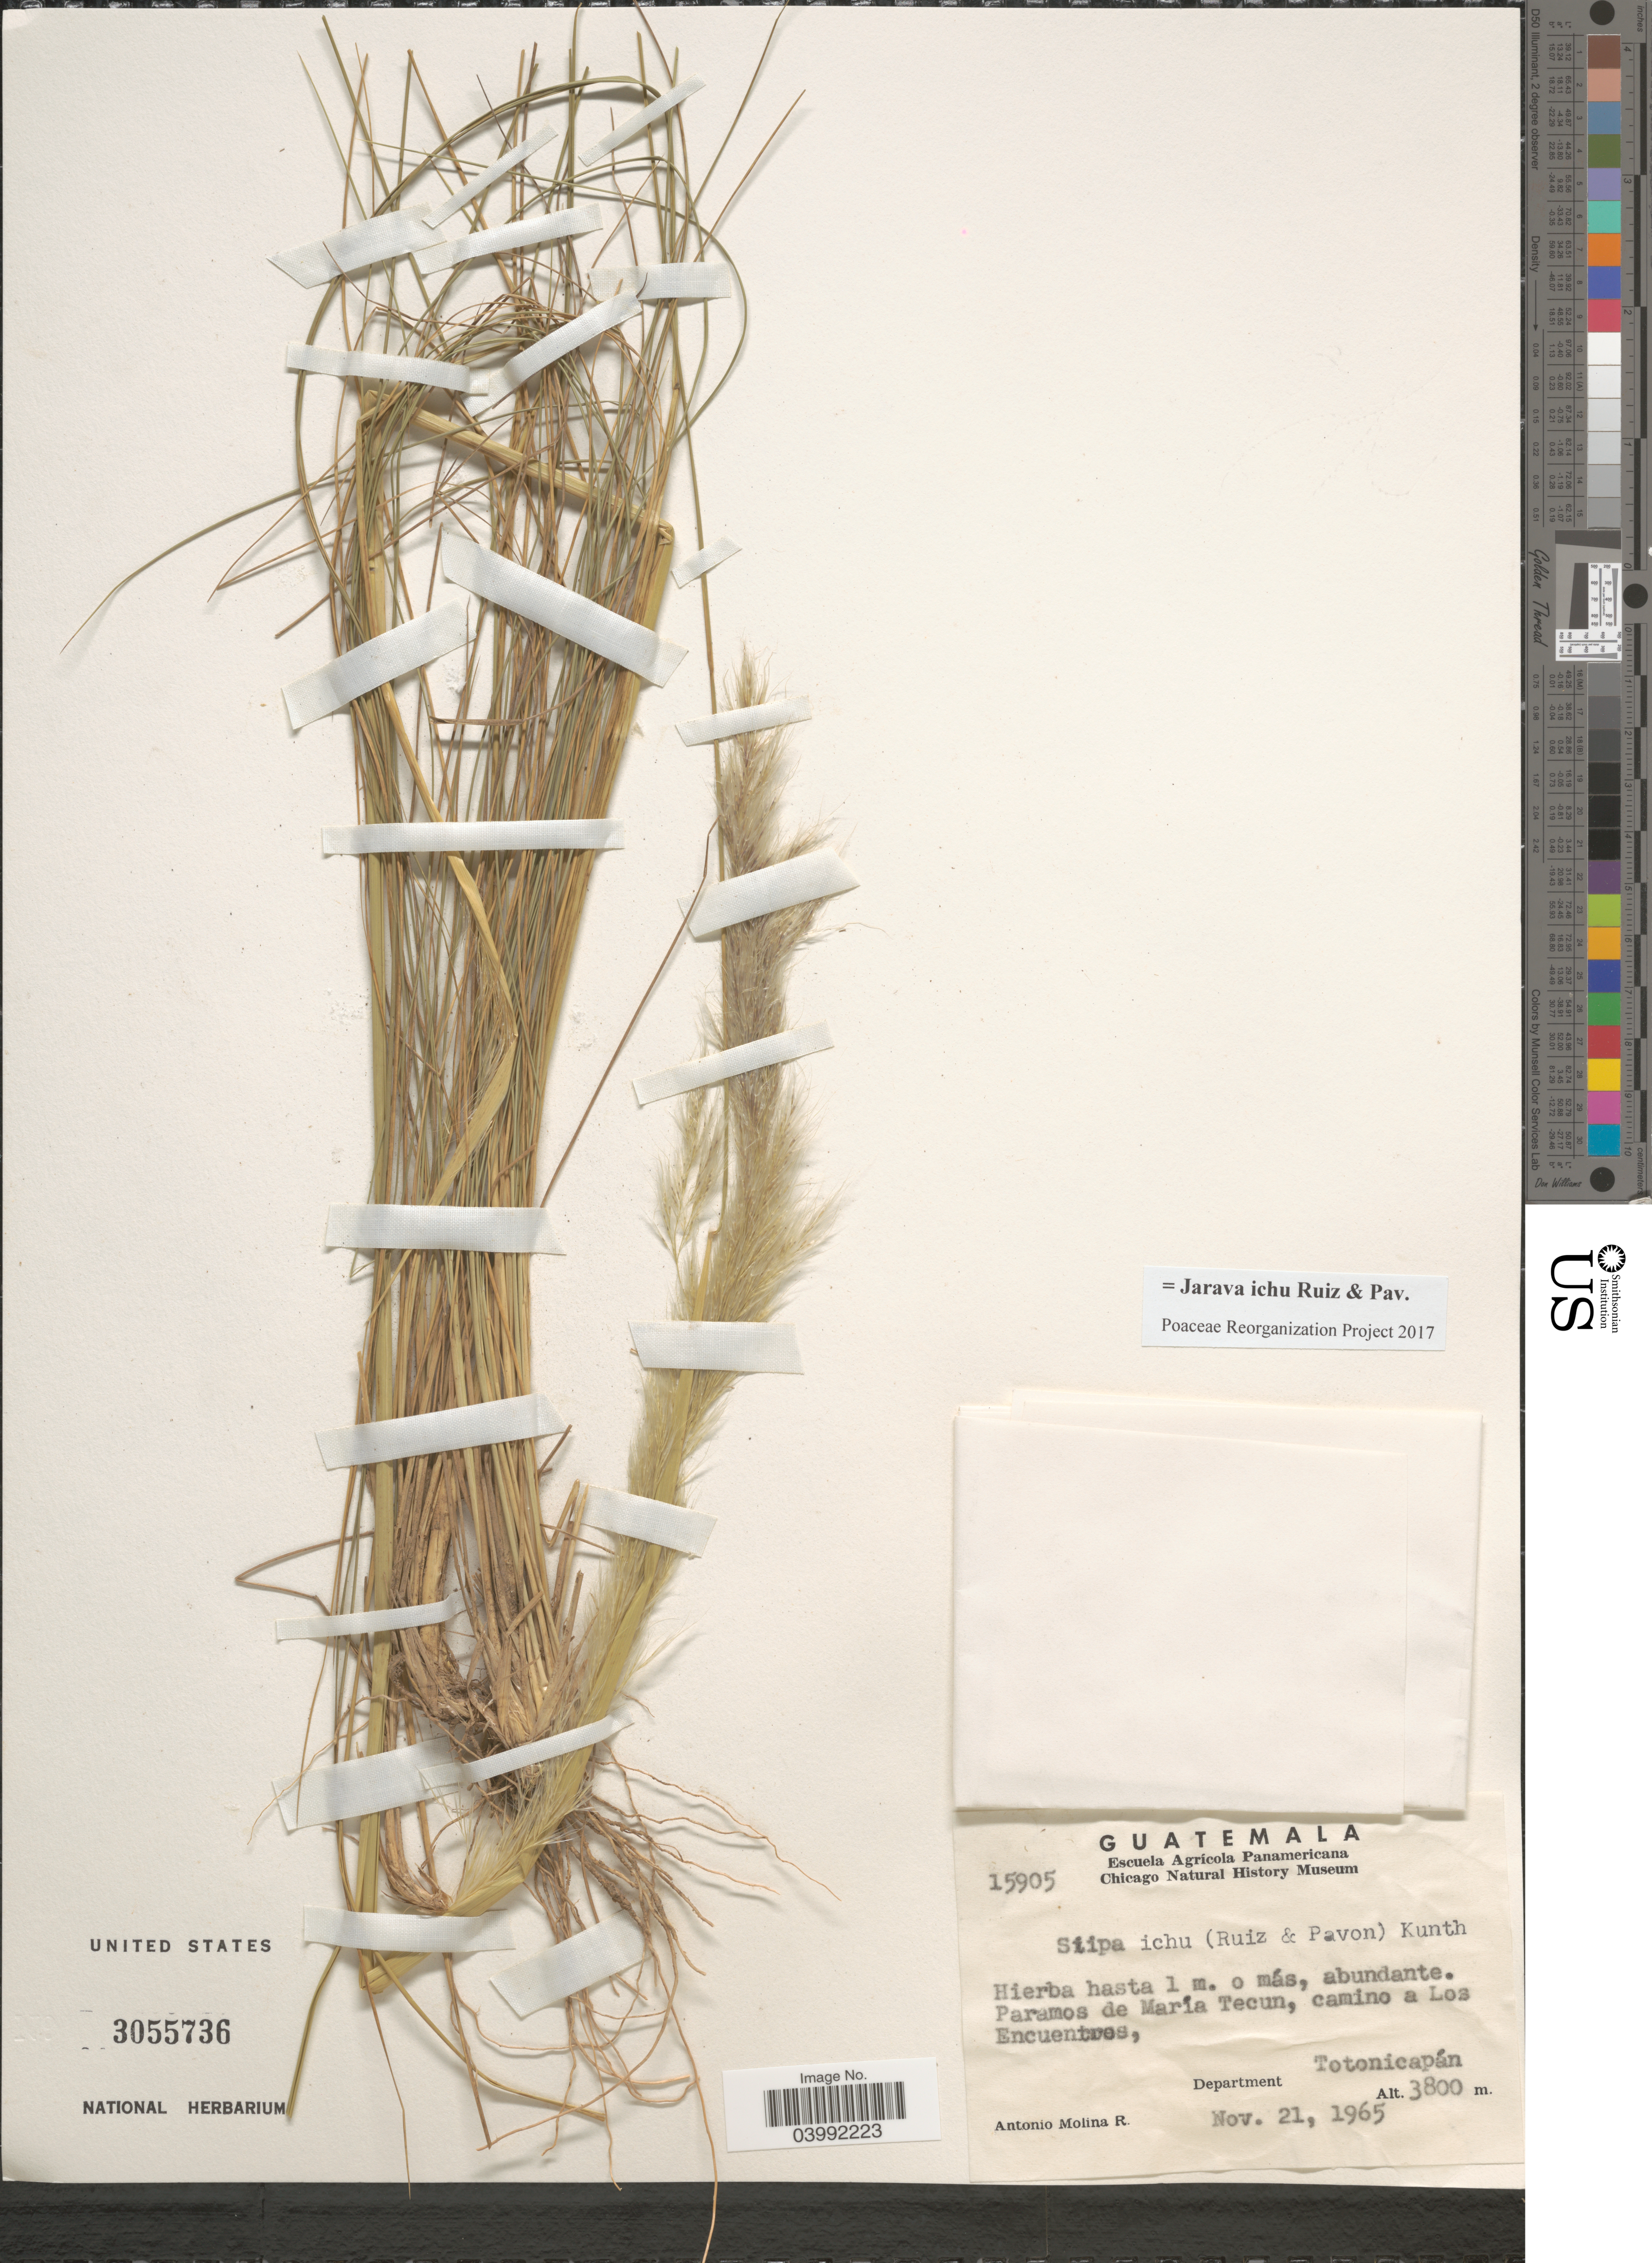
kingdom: Plantae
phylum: Tracheophyta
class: Liliopsida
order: Poales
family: Poaceae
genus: Jarava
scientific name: Jarava ichu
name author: Ruiz & Pav.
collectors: A. Molina R.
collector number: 15905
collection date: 1965-11-21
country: Guatemala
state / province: Totonicapan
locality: Paramos de María Tecun, camino a Los Encuentros, Department Totonicapán.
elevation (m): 3800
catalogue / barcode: US 3055736